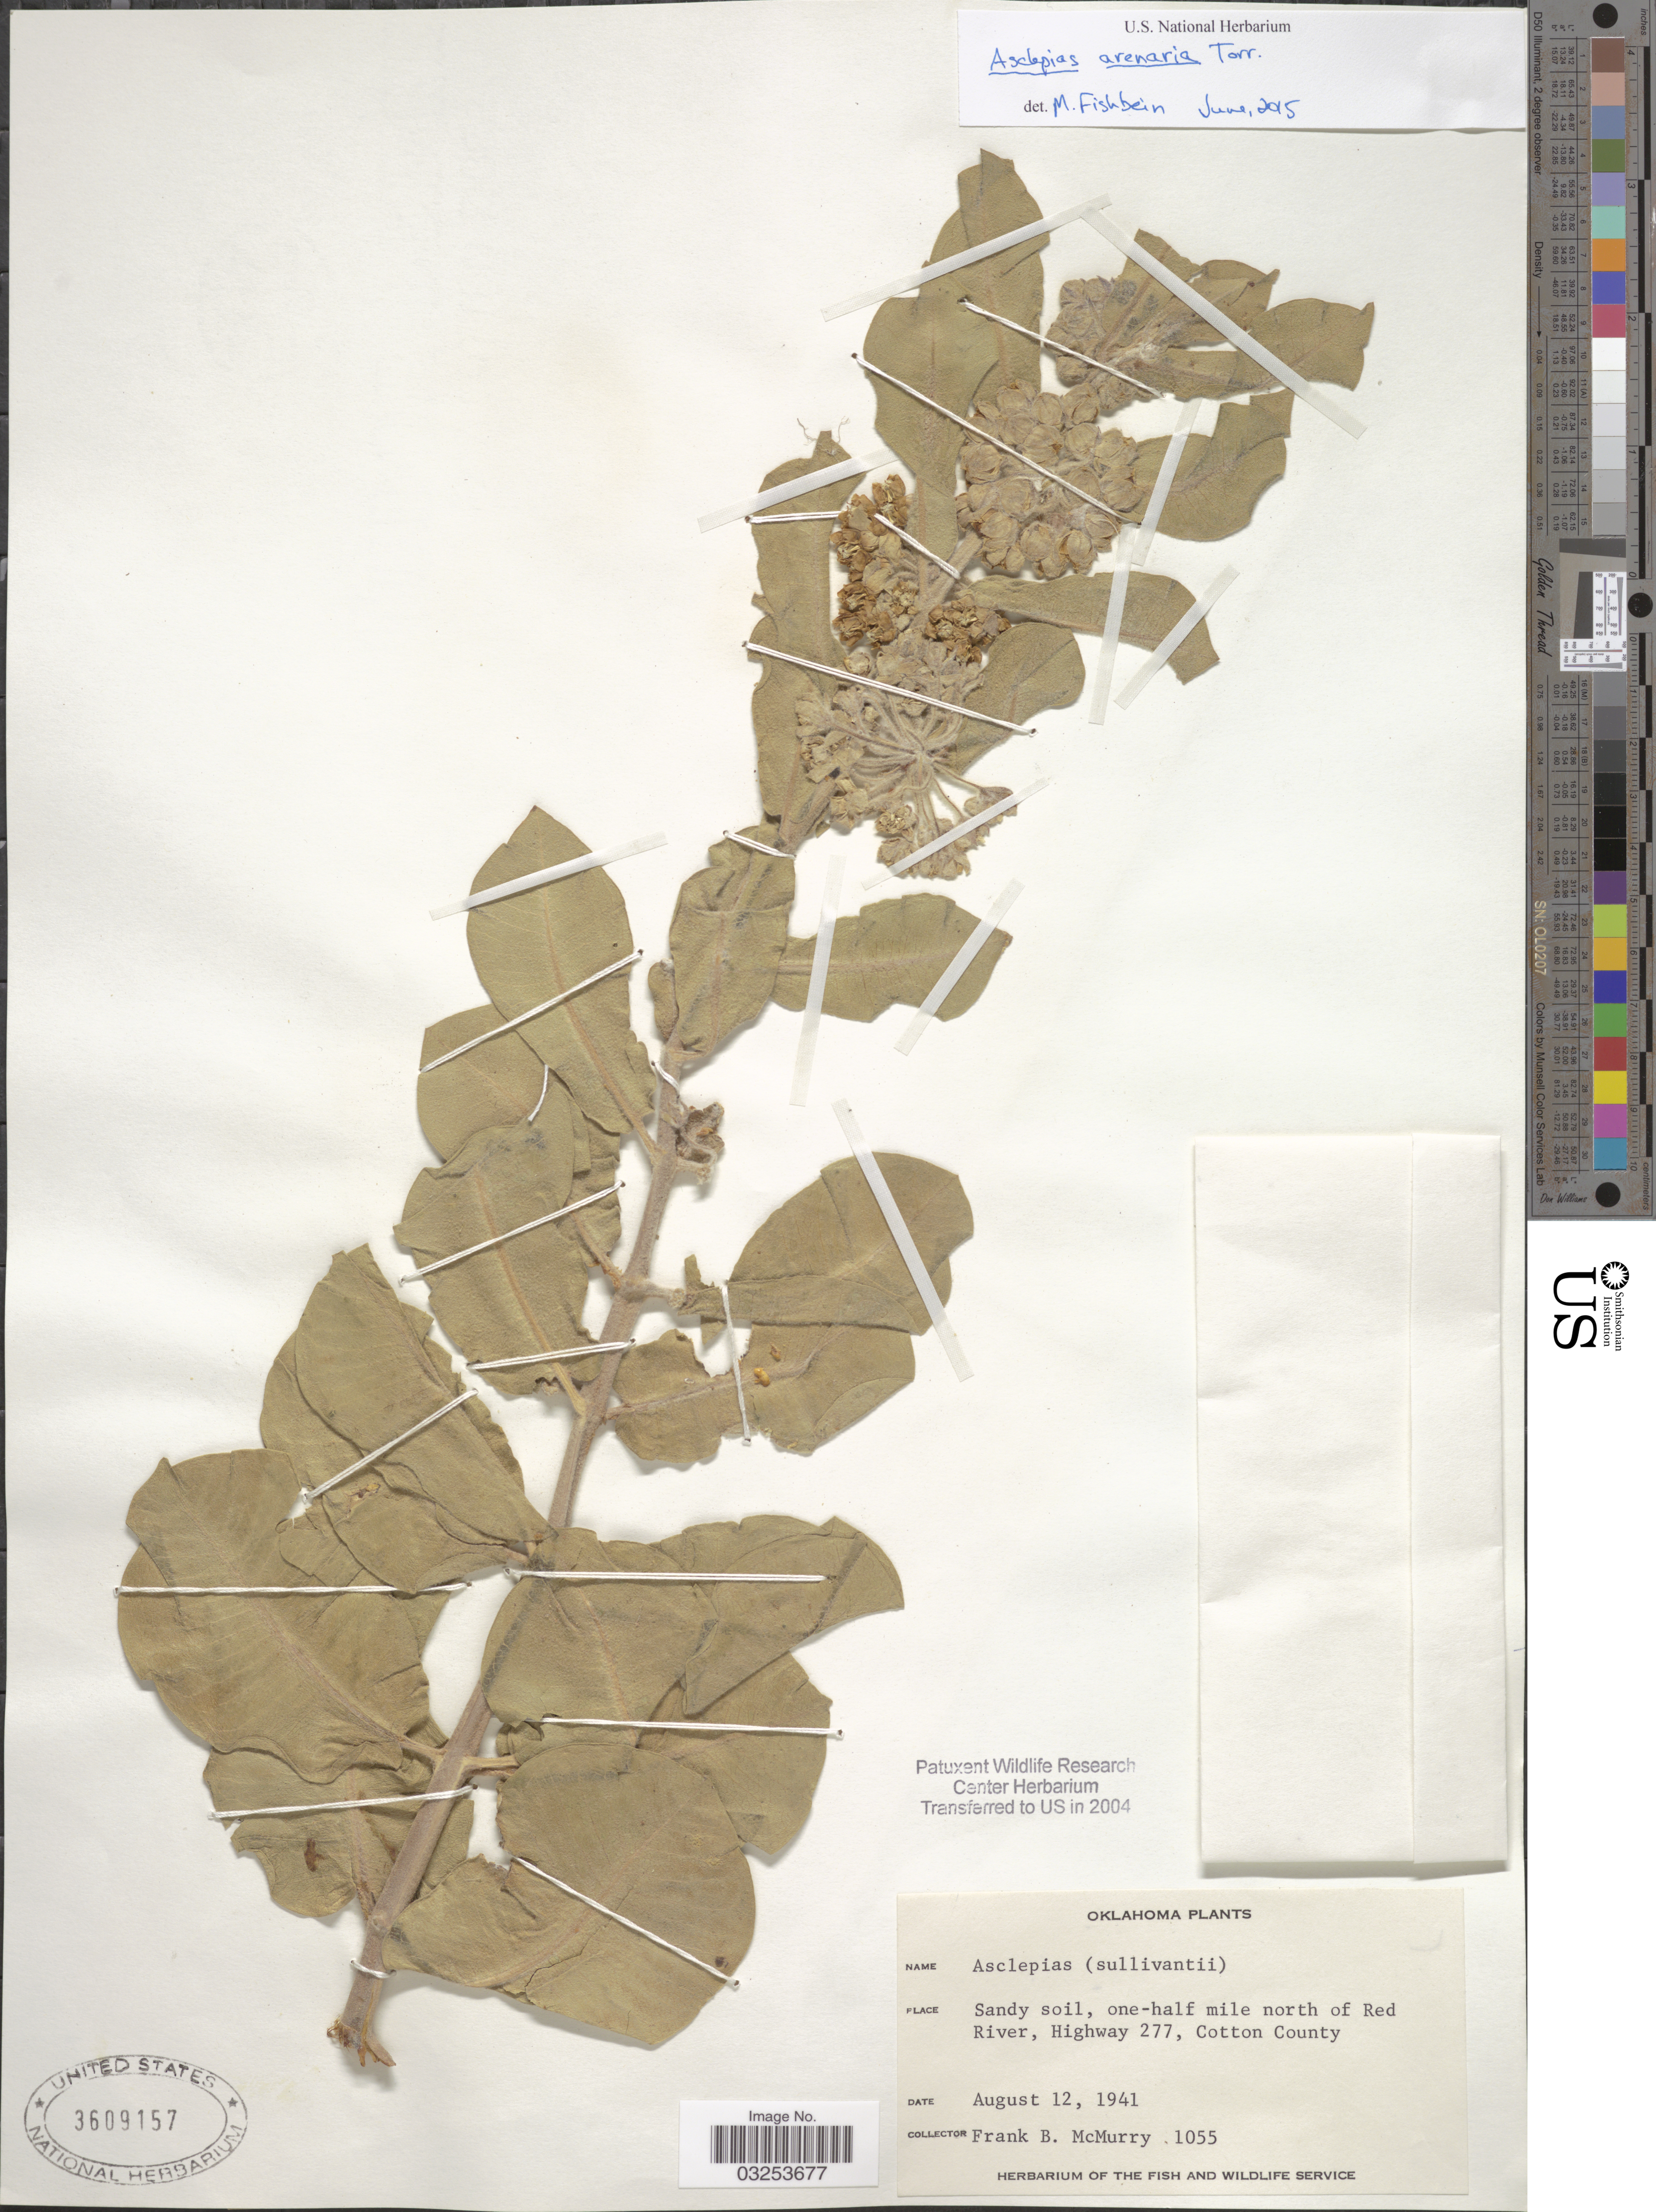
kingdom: Plantae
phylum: Tracheophyta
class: Magnoliopsida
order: Gentianales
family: Apocynaceae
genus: Asclepias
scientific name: Asclepias arenaria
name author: Torr.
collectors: F. B. McMurry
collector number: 1055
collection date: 1941-08-12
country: United States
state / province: Oklahoma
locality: One-half mile north of Red River, Highway 277, Cotton County.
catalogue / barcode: US 3609157